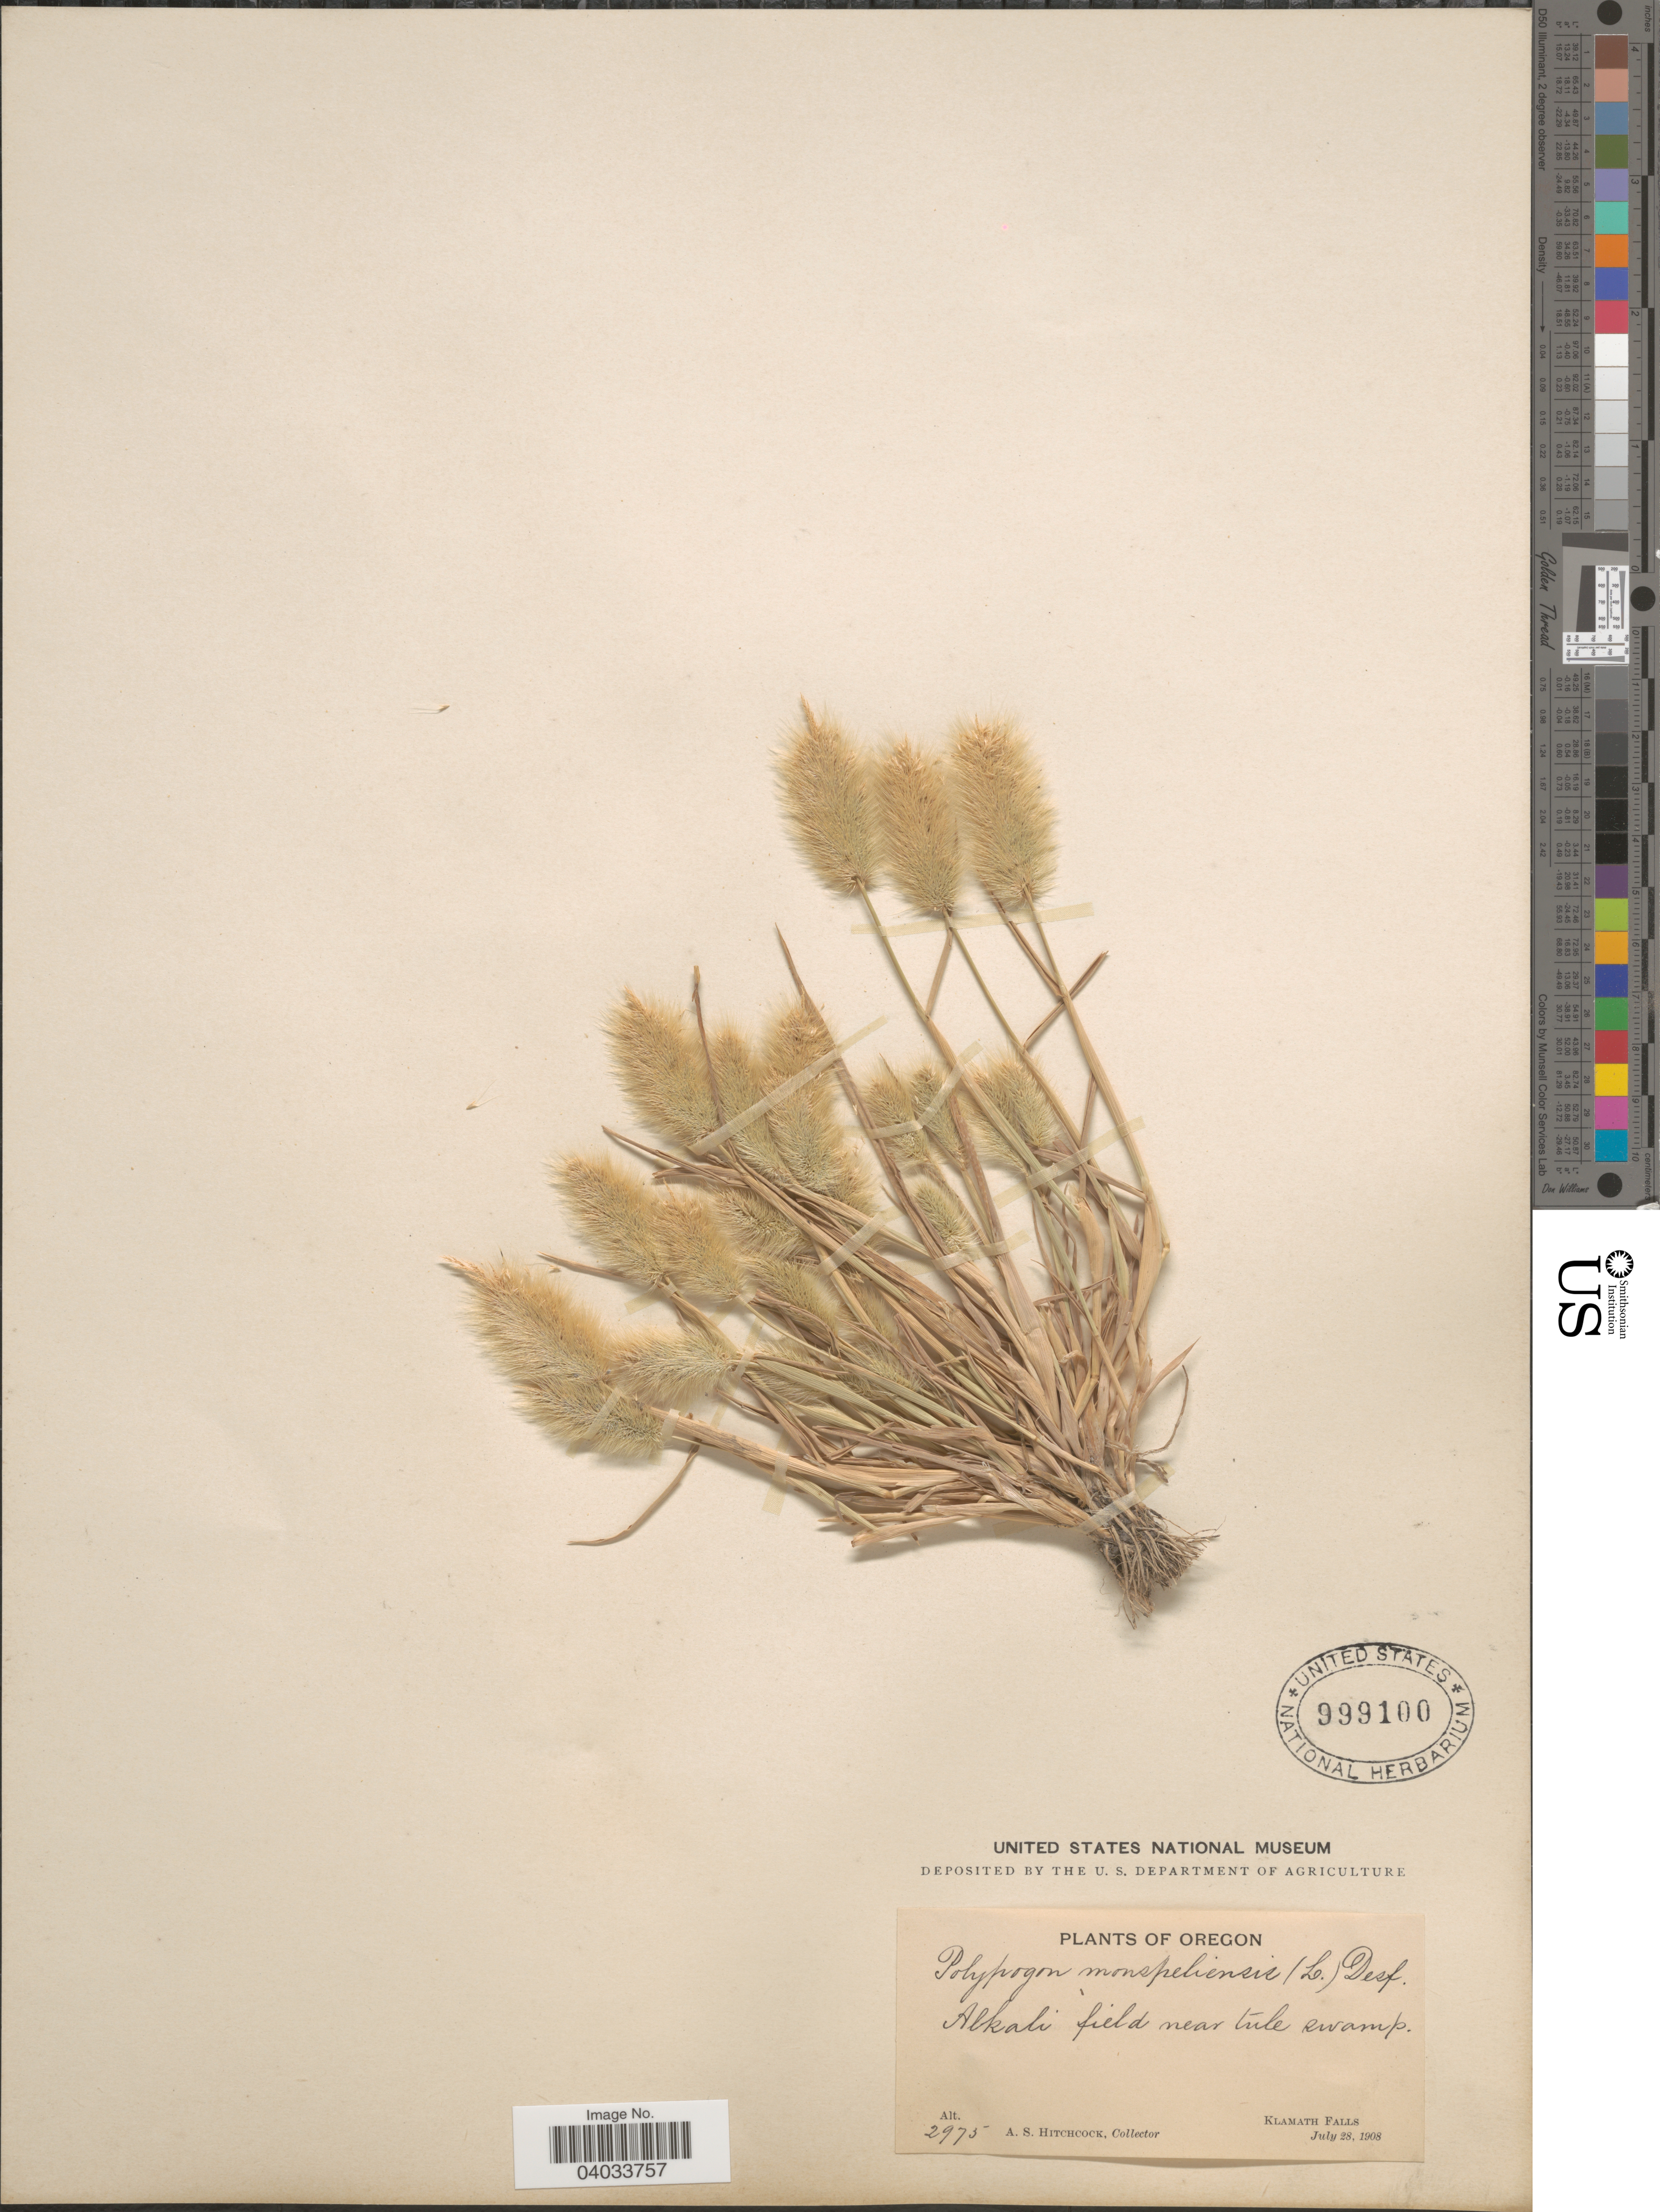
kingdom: Plantae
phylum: Tracheophyta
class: Liliopsida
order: Poales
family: Poaceae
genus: Polypogon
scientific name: Polypogon monspeliensis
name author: (L.) Desf.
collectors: A. S. Hitchcock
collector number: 2975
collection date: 1908-07-28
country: United States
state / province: Oregon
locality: Alkali field near tule swamp. Klamath Falls.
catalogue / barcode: US 999100